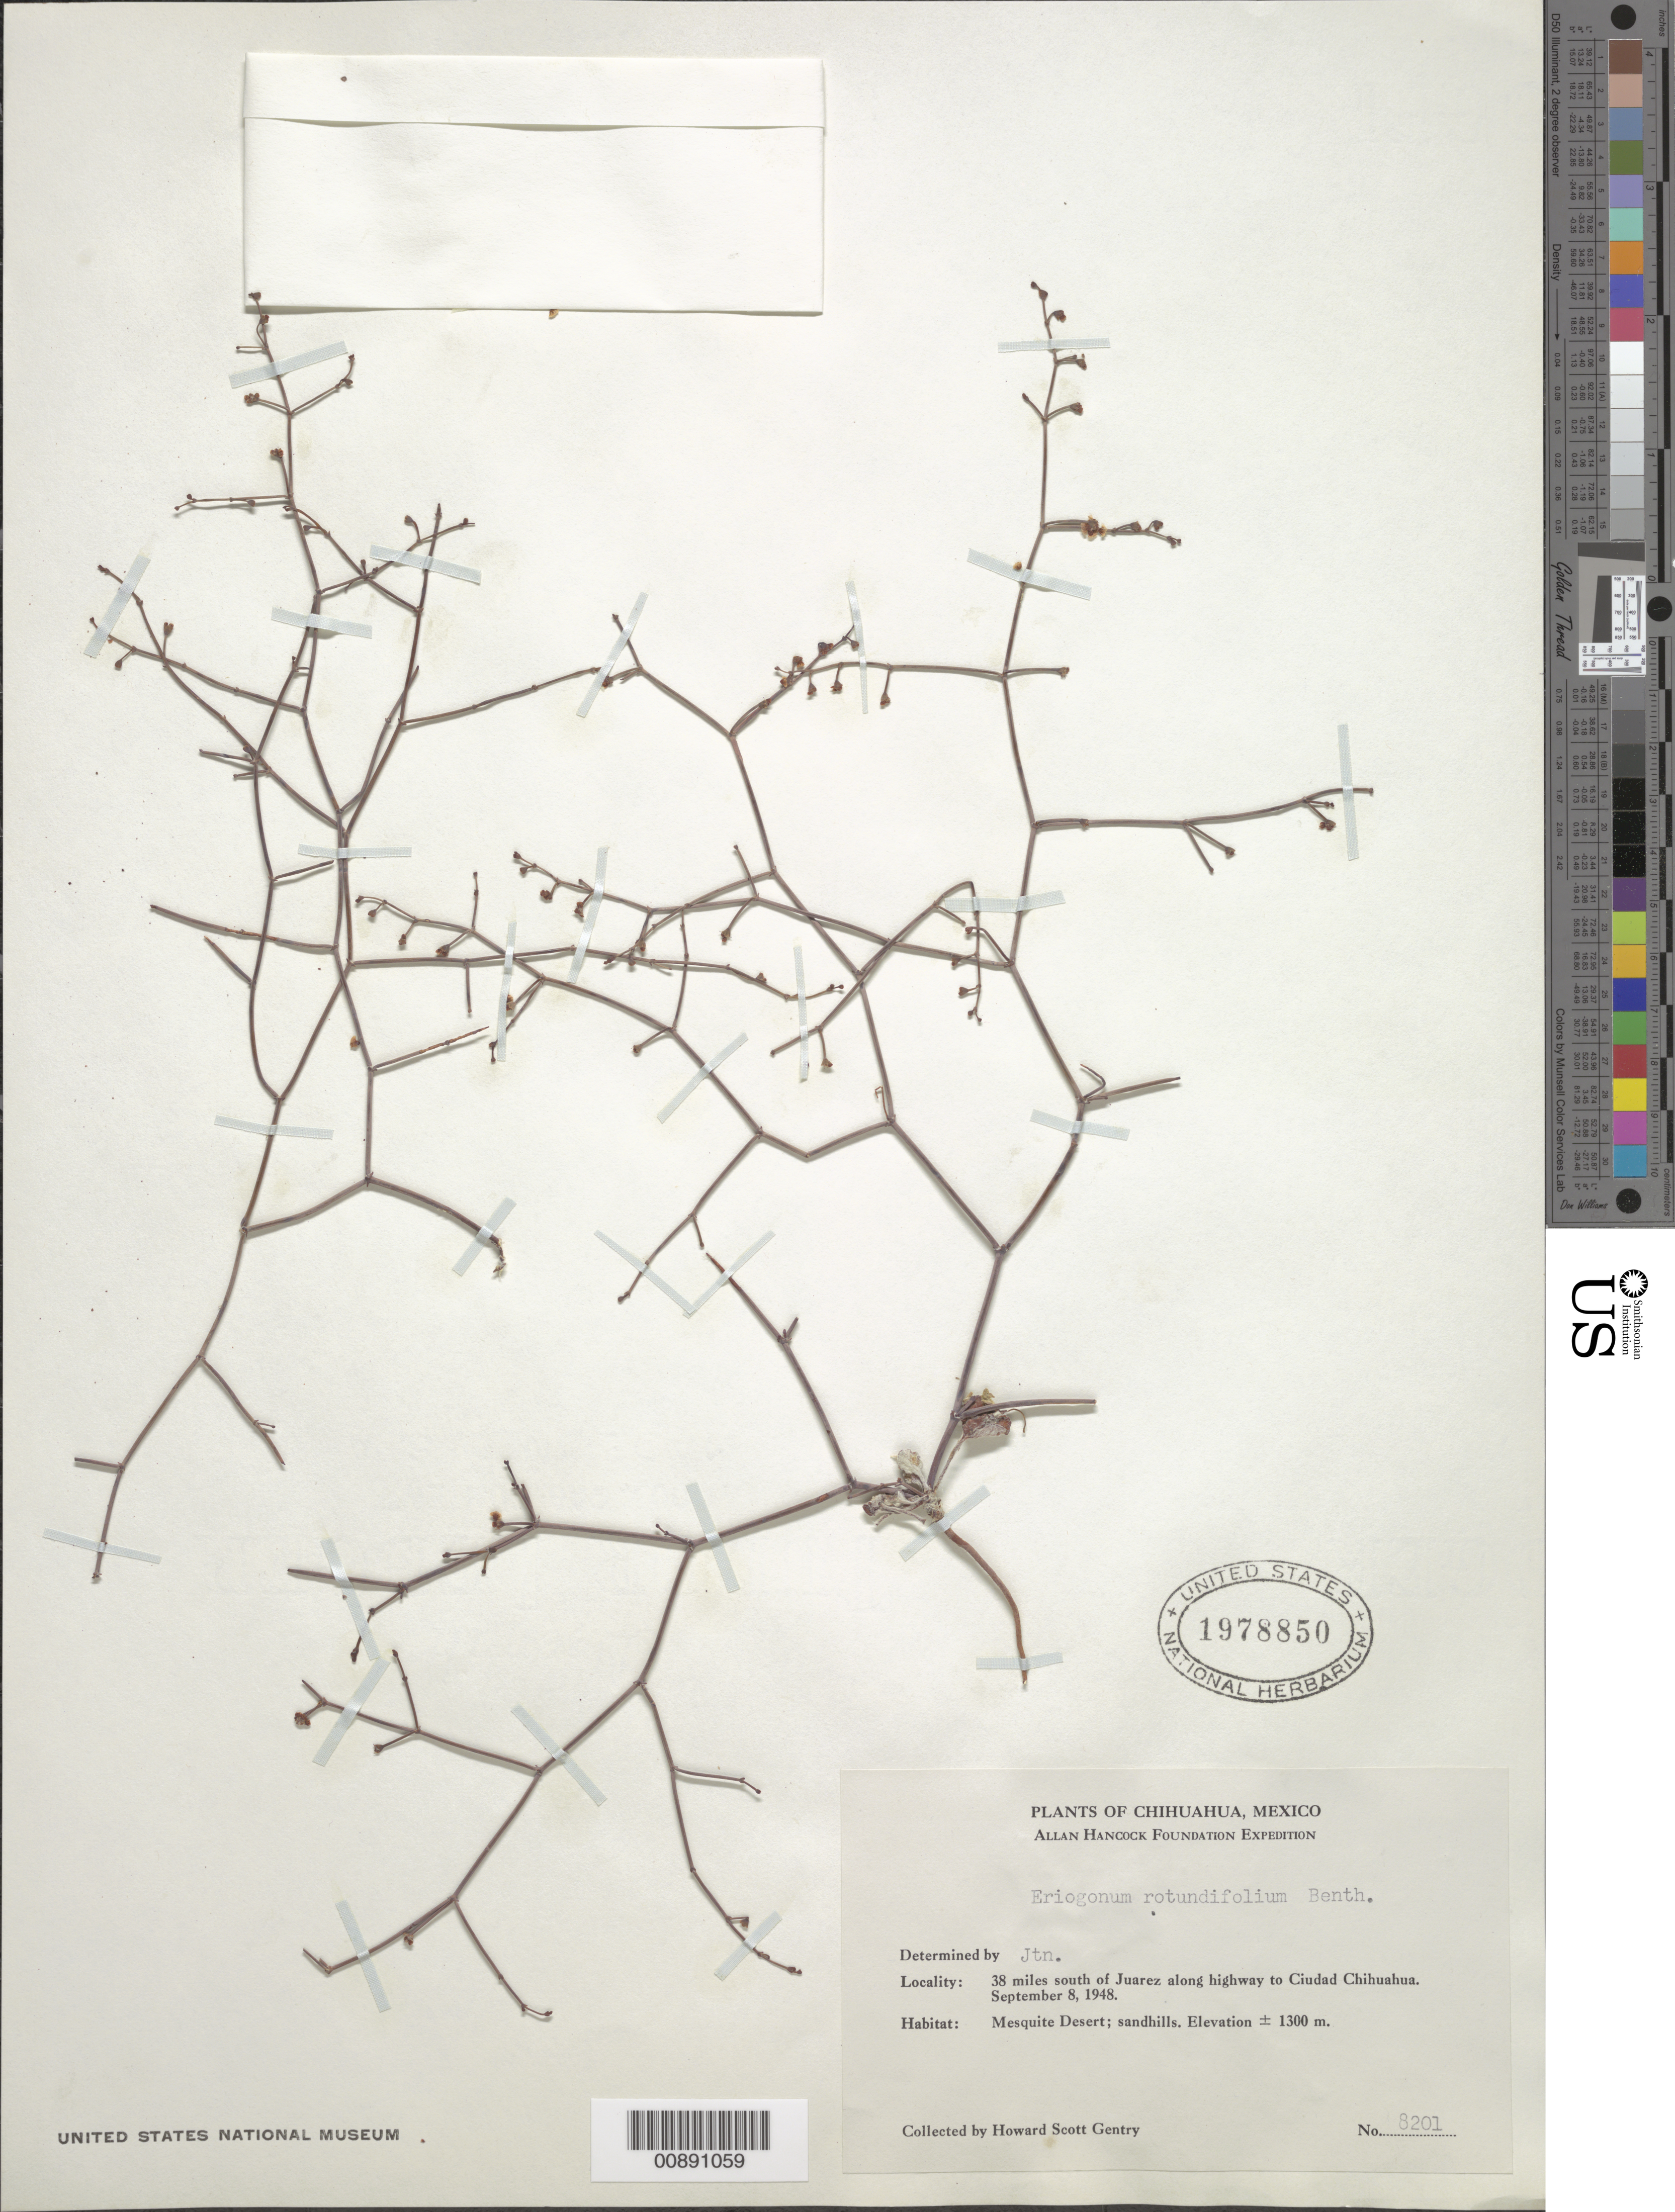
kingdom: Plantae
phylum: Tracheophyta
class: Magnoliopsida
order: Caryophyllales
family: Polygonaceae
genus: Eriogonum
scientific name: Eriogonum rotundifolium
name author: Benth.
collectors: H. S. Gentry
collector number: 8201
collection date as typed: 08 Sep 1948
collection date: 1948-09-08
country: Mexico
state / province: Chihuahua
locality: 38 miles south of Juárez along highway to Ciudad Chihuahua.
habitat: Mesquite Desert; sandhills.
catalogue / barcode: US 1978850